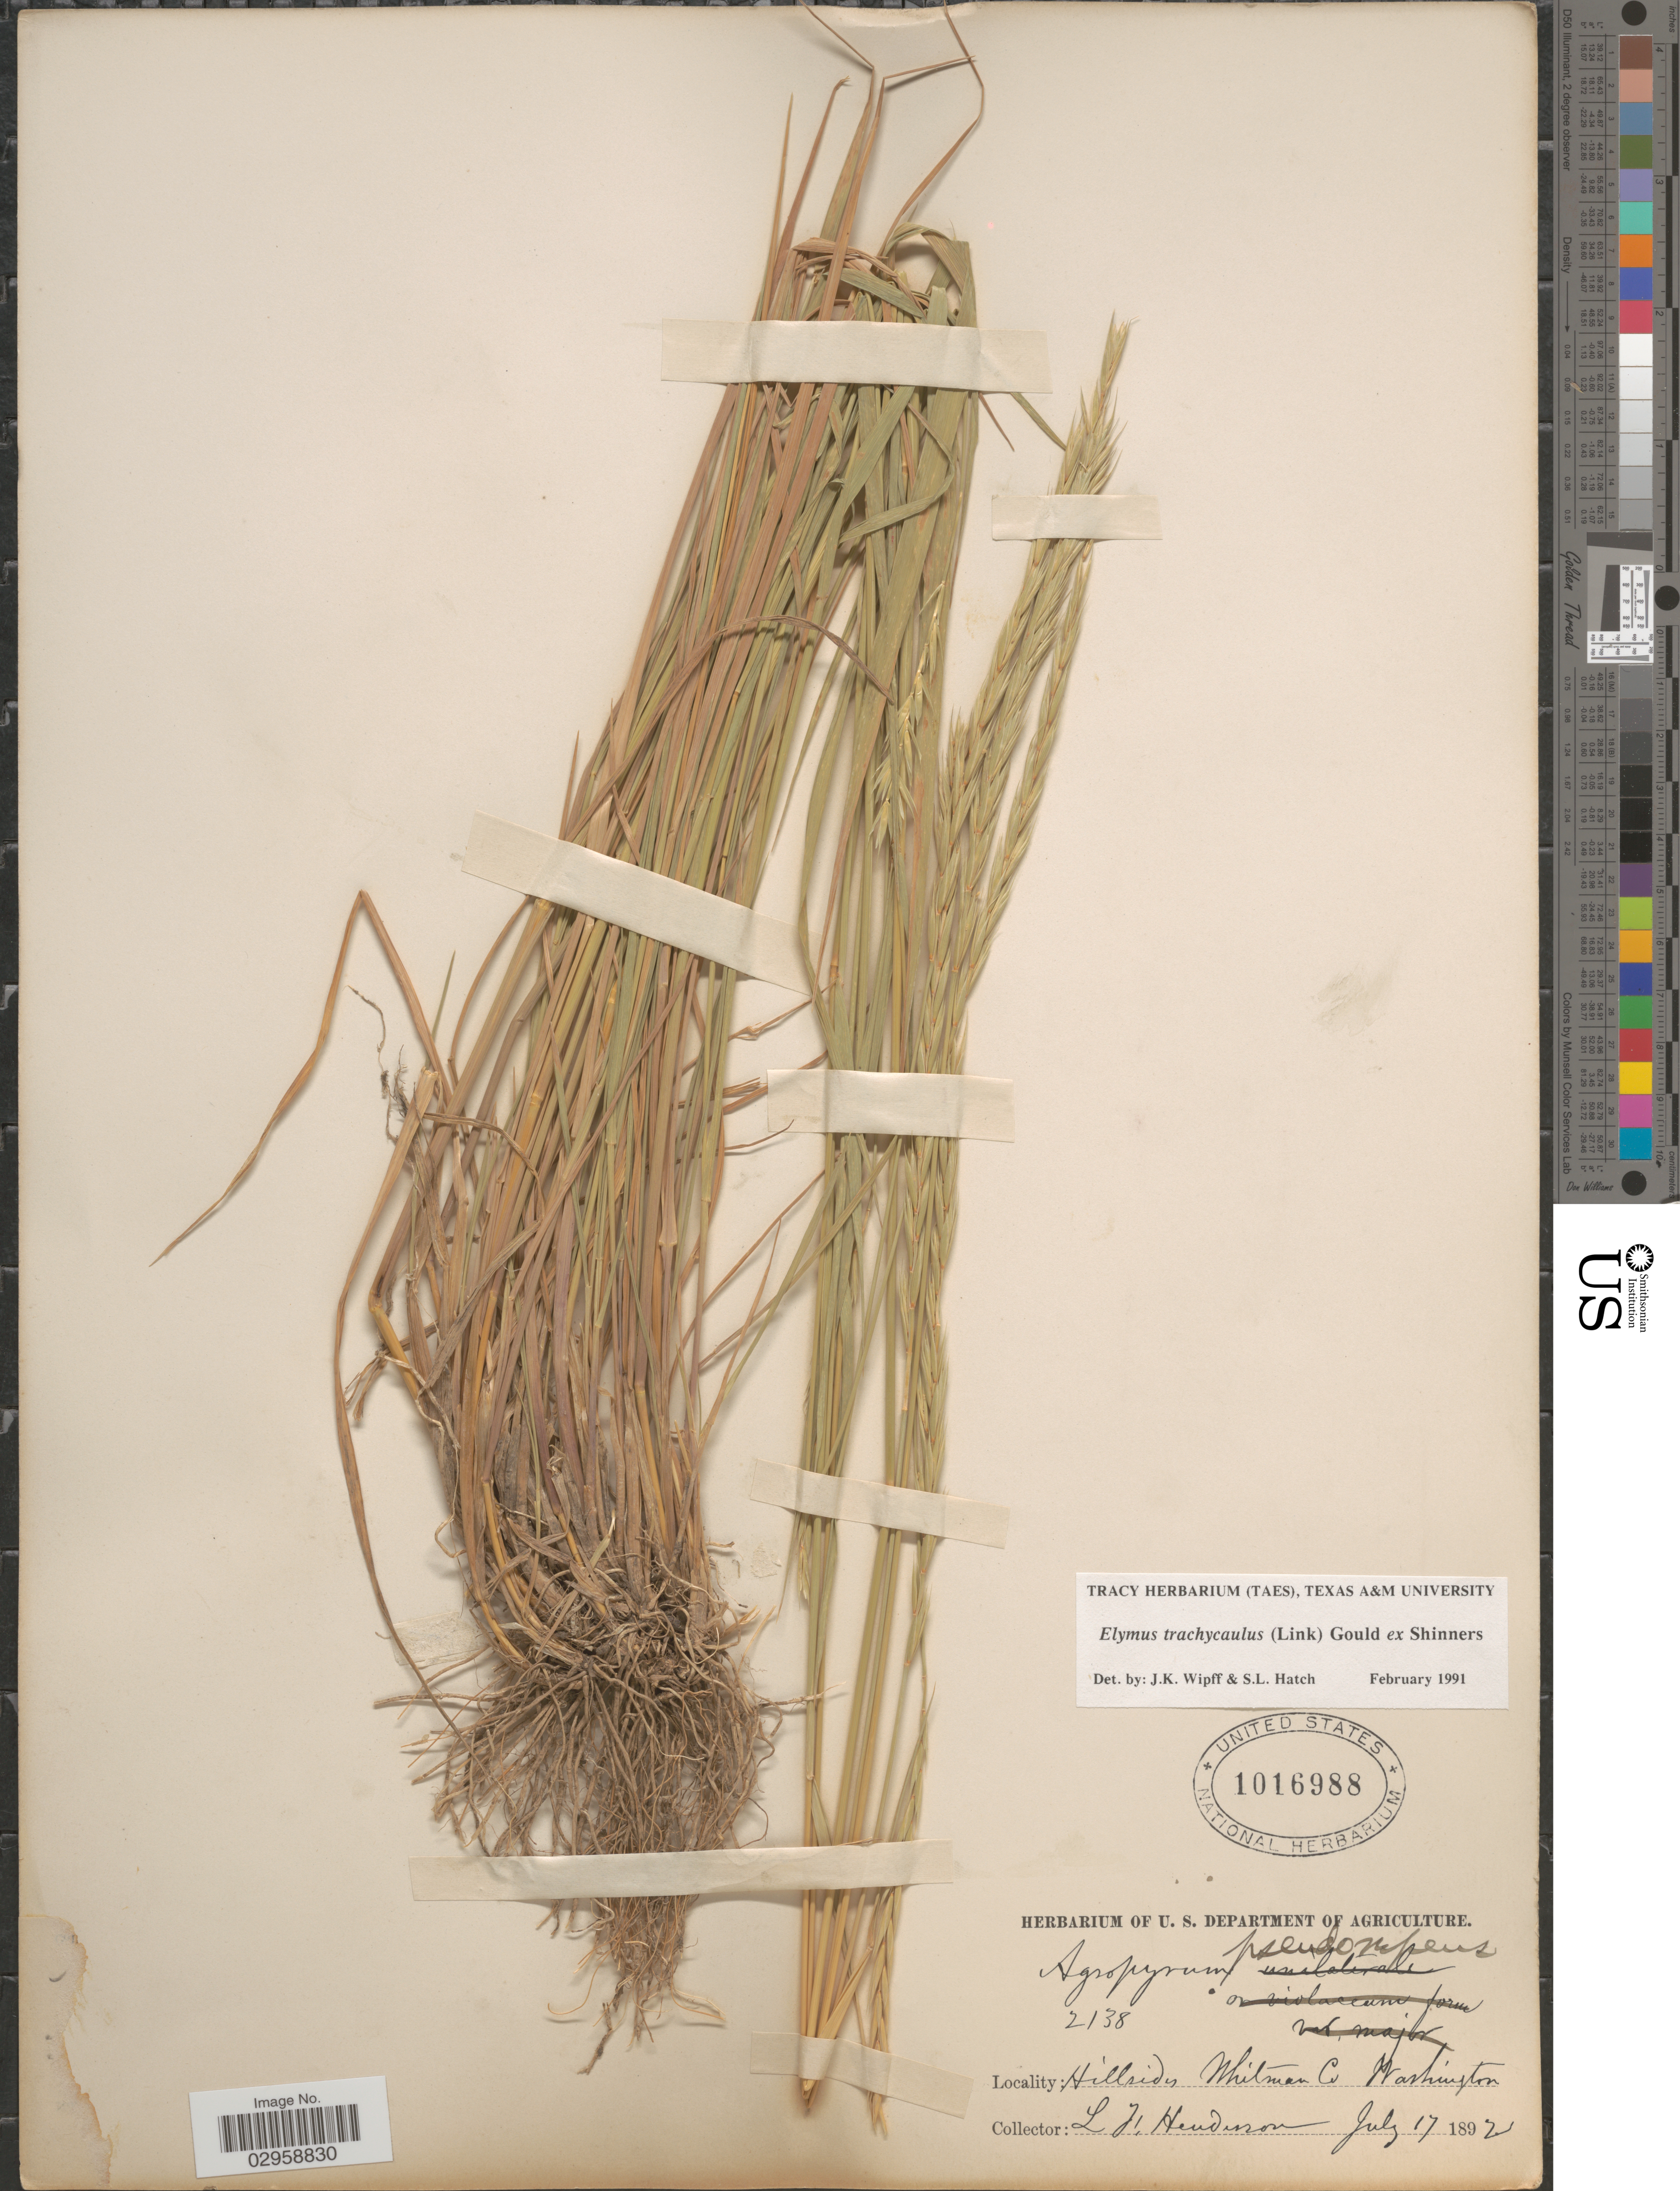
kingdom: Plantae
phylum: Tracheophyta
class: Liliopsida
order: Poales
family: Poaceae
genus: Elymus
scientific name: Elymus trachycaulus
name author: (Link) Gould ex Shinners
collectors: L. Henderson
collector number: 2138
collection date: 1892-07-17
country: United States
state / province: Washington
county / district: Whitman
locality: Hillsides Whitman Co.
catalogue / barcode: US 1016988